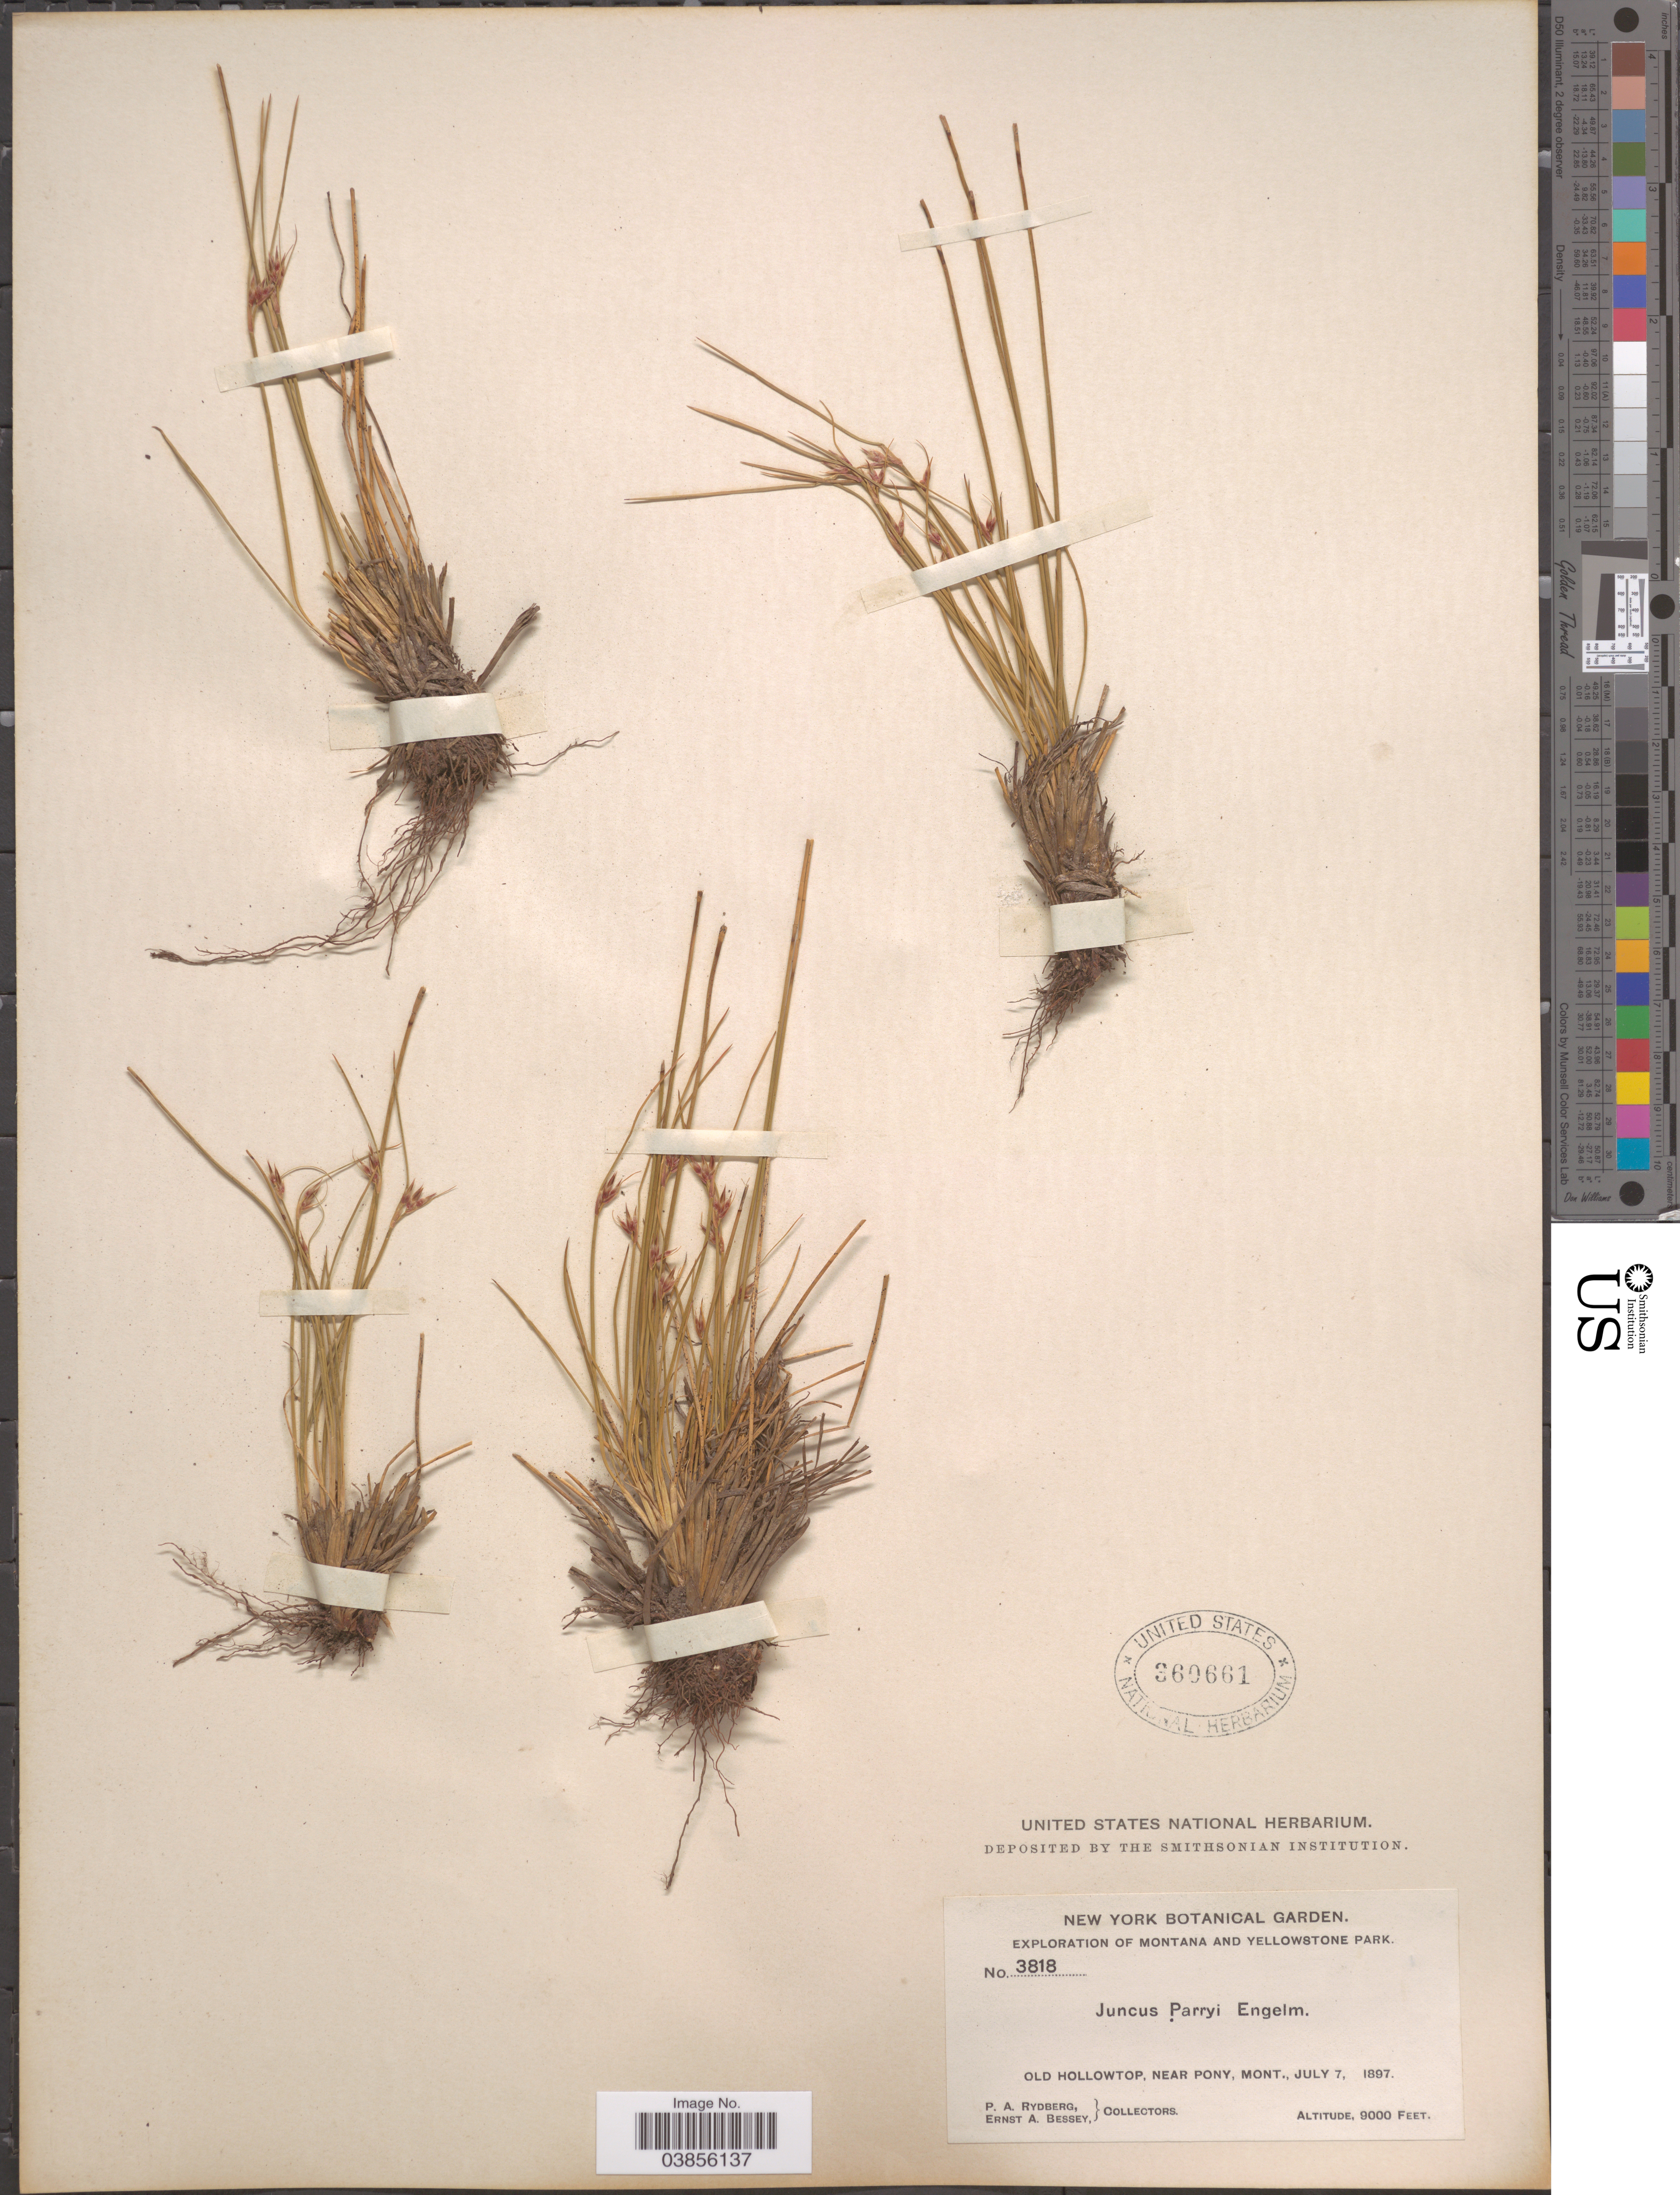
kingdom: Plantae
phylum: Tracheophyta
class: Liliopsida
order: Poales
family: Juncaceae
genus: Juncus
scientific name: Juncus parryi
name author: Engelm.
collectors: P. A. Rydberg & E. A. Bessey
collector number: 3818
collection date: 1897-07-07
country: United States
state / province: Montana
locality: Yellowstone Park. Old Hollowtop, near Pony.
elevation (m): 2743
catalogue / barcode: US 360661